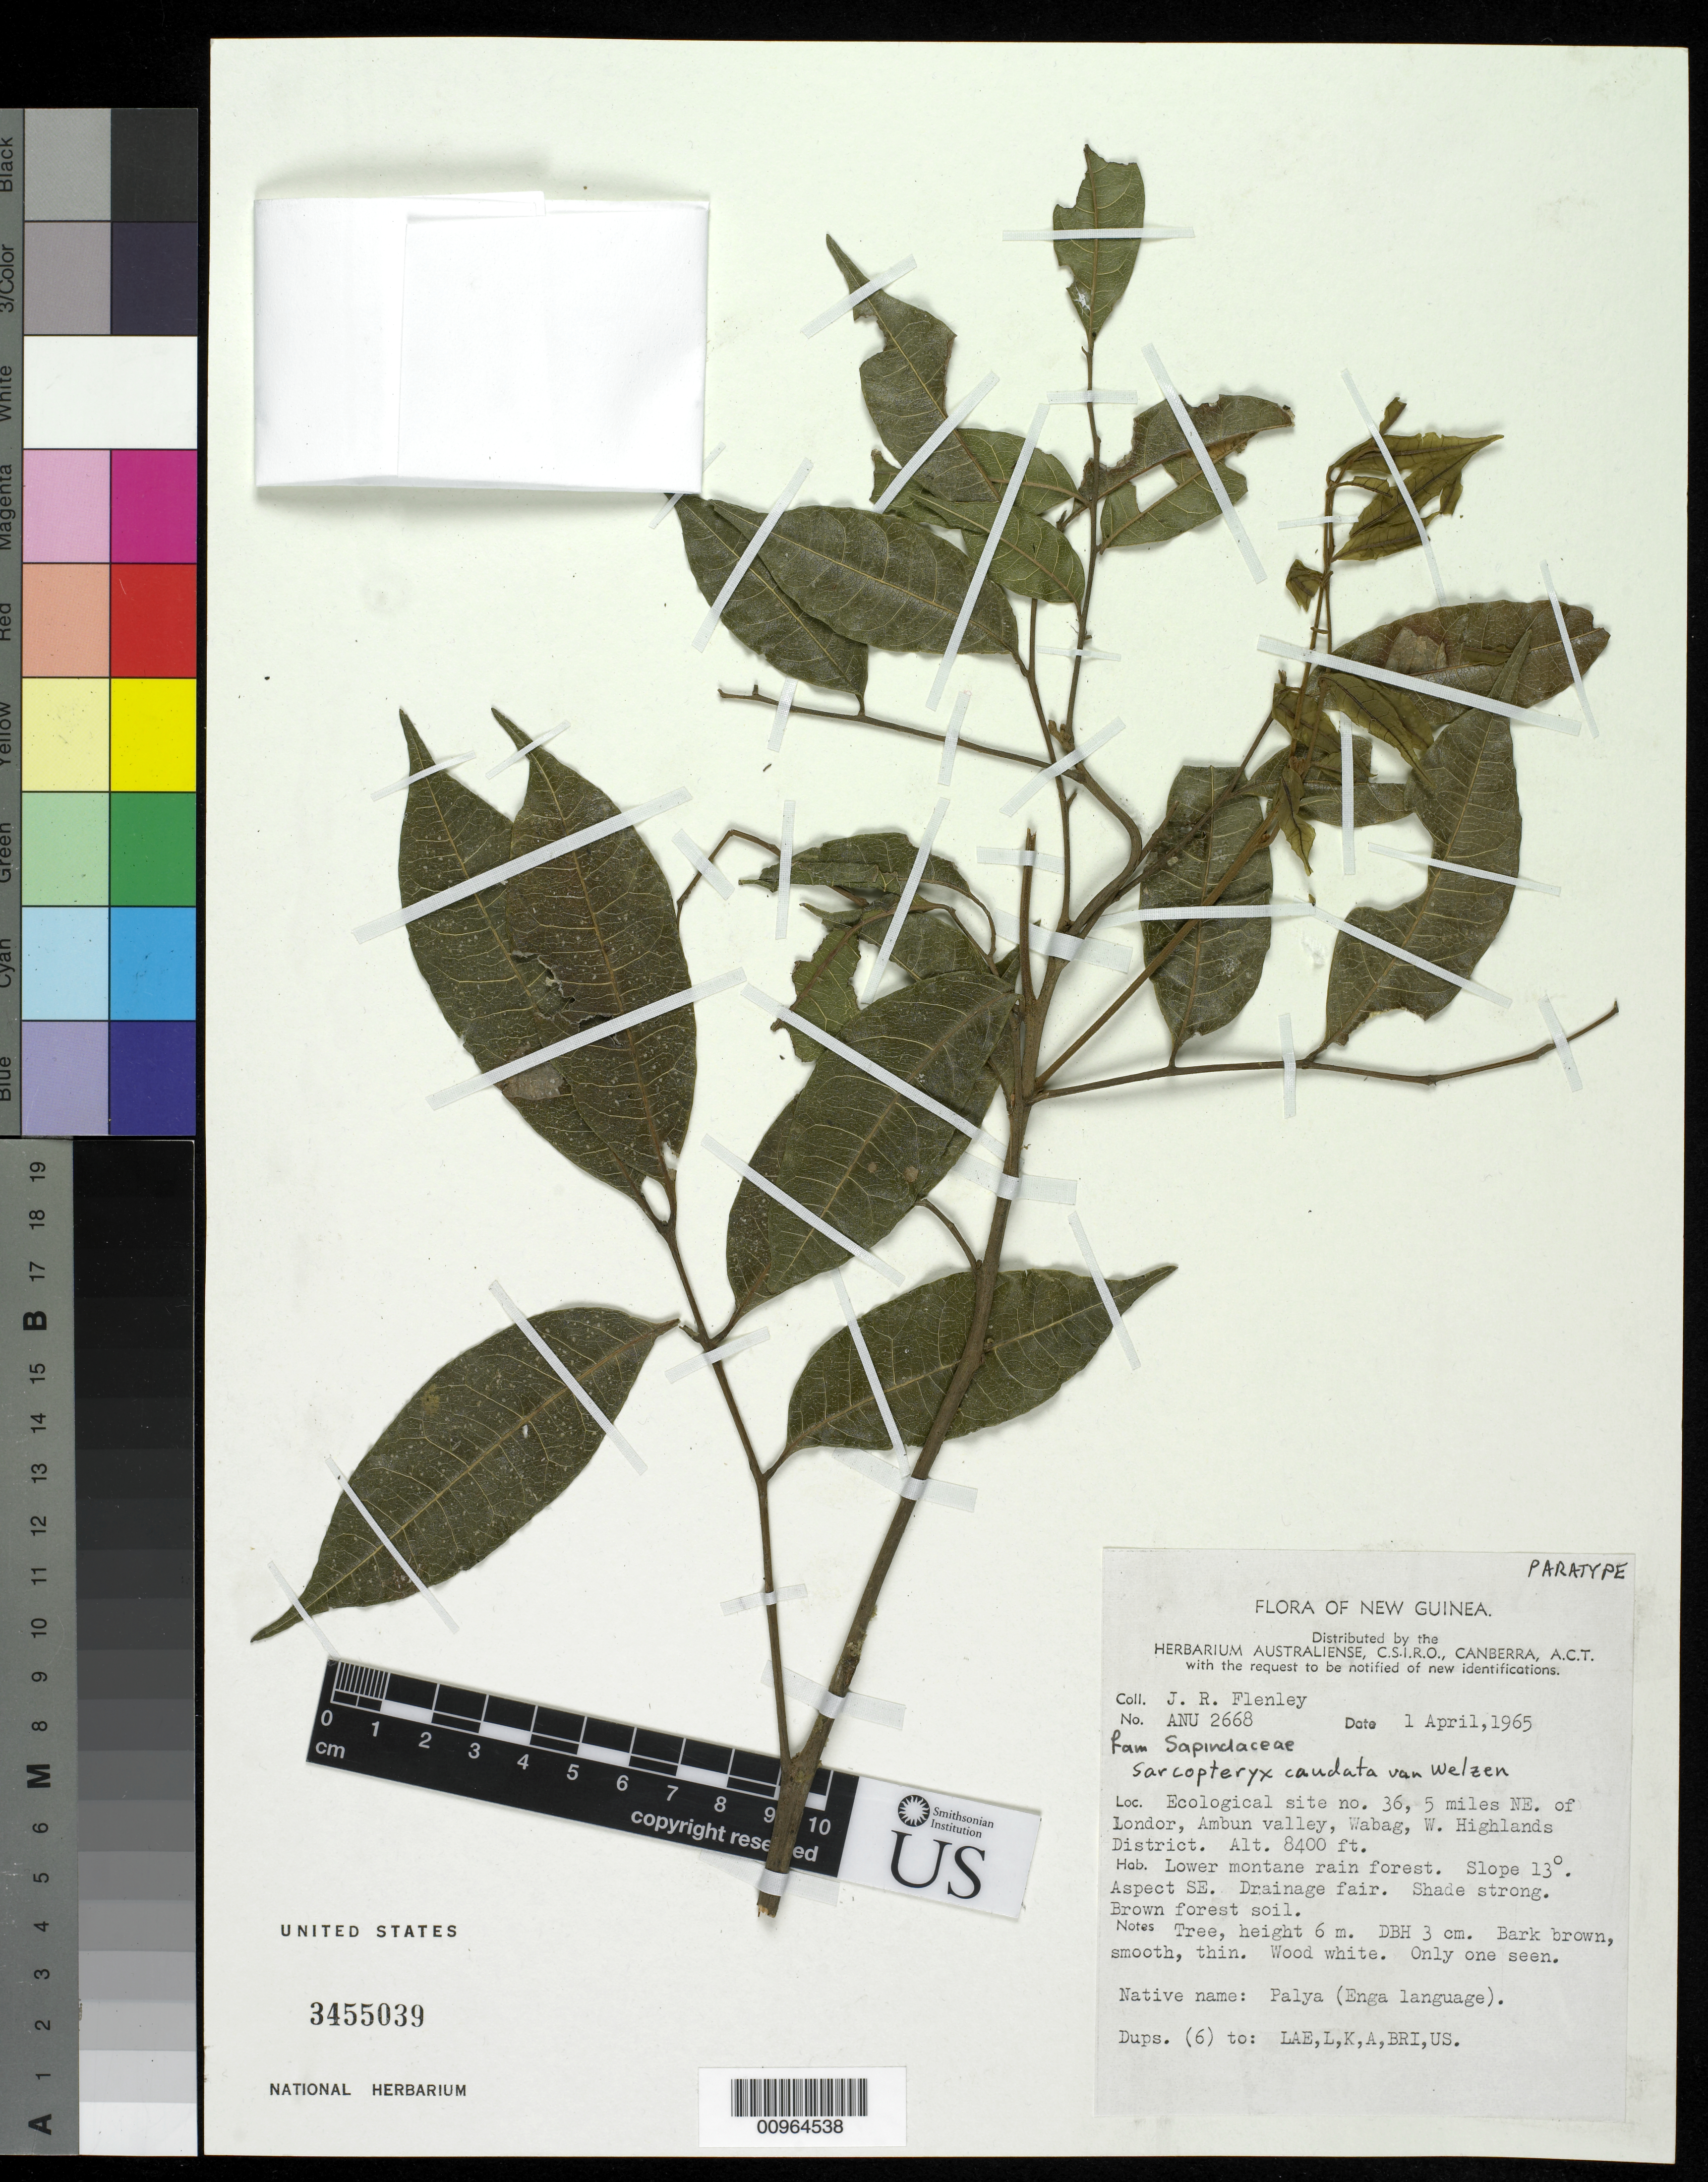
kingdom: Plantae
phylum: Tracheophyta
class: Magnoliopsida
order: Sapindales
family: Sapindaceae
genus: Sarcopteryx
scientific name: Sarcopteryx caudata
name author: Welzen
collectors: J. Flenley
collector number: ANU 2668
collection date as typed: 01 Apr 1965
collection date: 1965-04-01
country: Papua New Guinea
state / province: Enga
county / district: Wabag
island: New Guinea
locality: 5 miles NE of Londor, Ambun valley.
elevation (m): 2560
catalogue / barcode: US 3455039